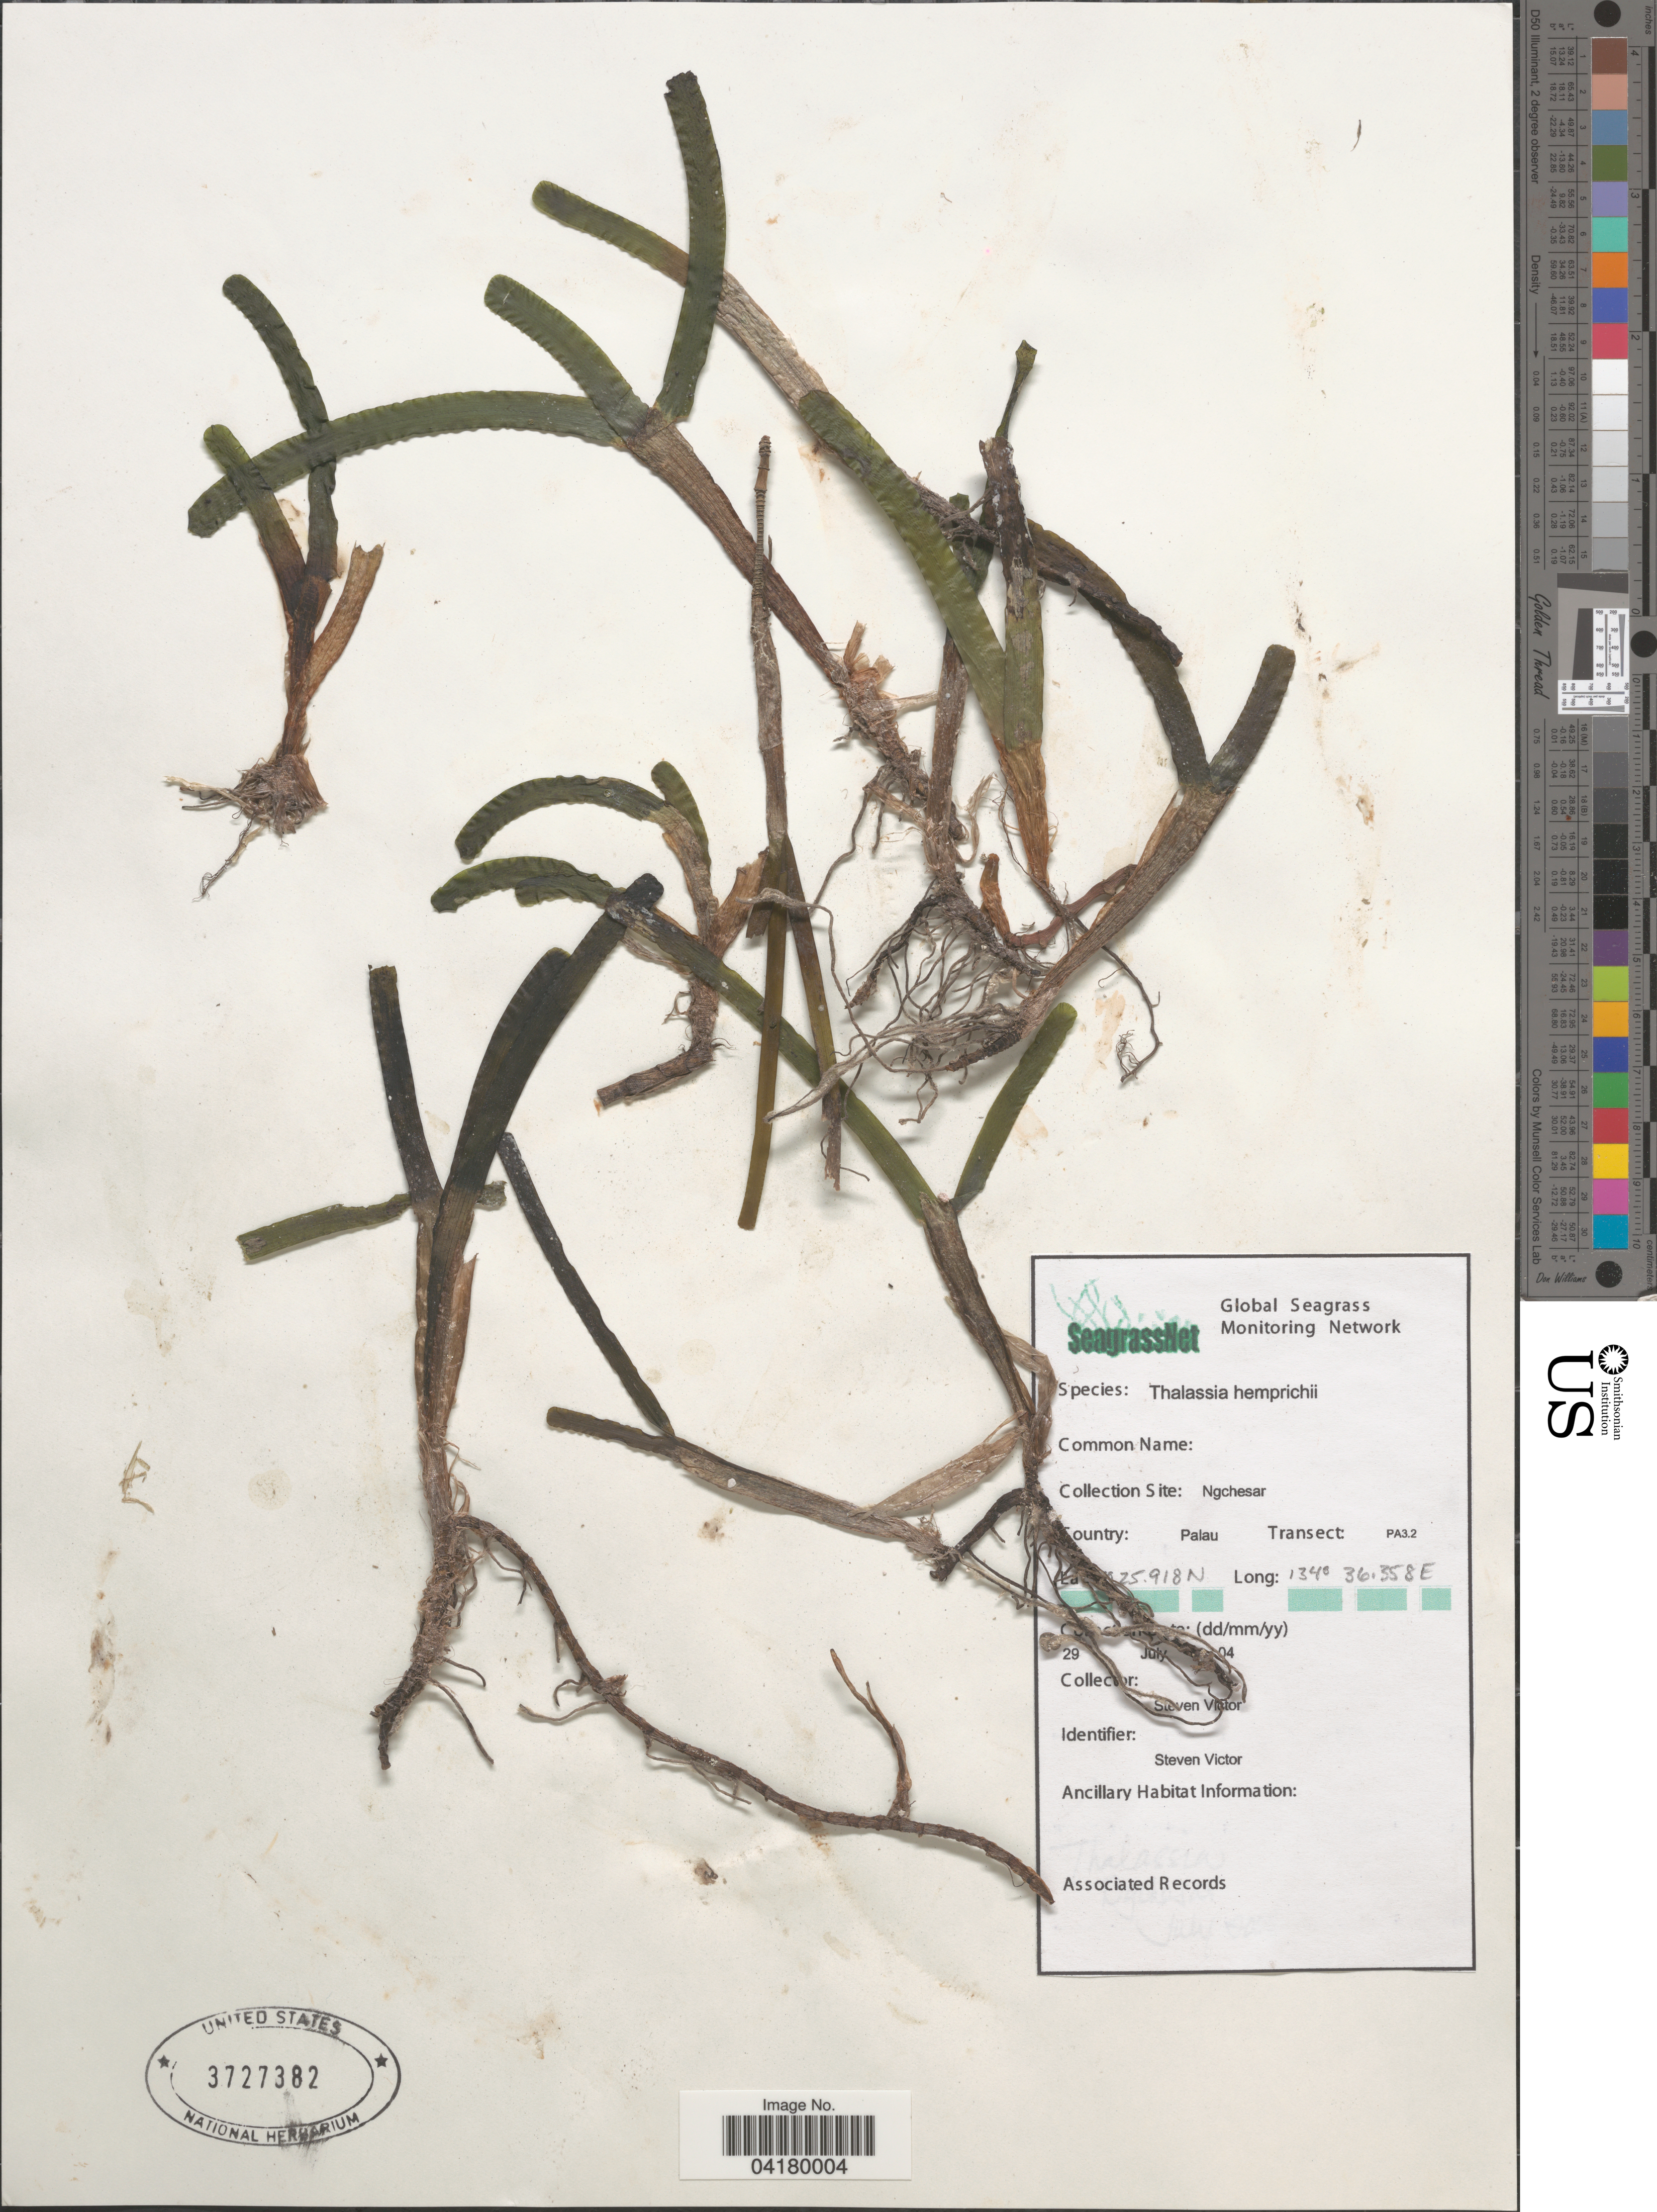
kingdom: Plantae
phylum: Tracheophyta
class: Liliopsida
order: Alismatales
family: Hydrocharitaceae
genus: Thalassia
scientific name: Thalassia hemprichii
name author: Asch.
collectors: S. Victor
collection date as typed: Transcribed d/m/y: 29/7/4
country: Palau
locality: Collection Site: Ngchesar. Country: Palau. Transect: PA3.2.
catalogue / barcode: US 3727382